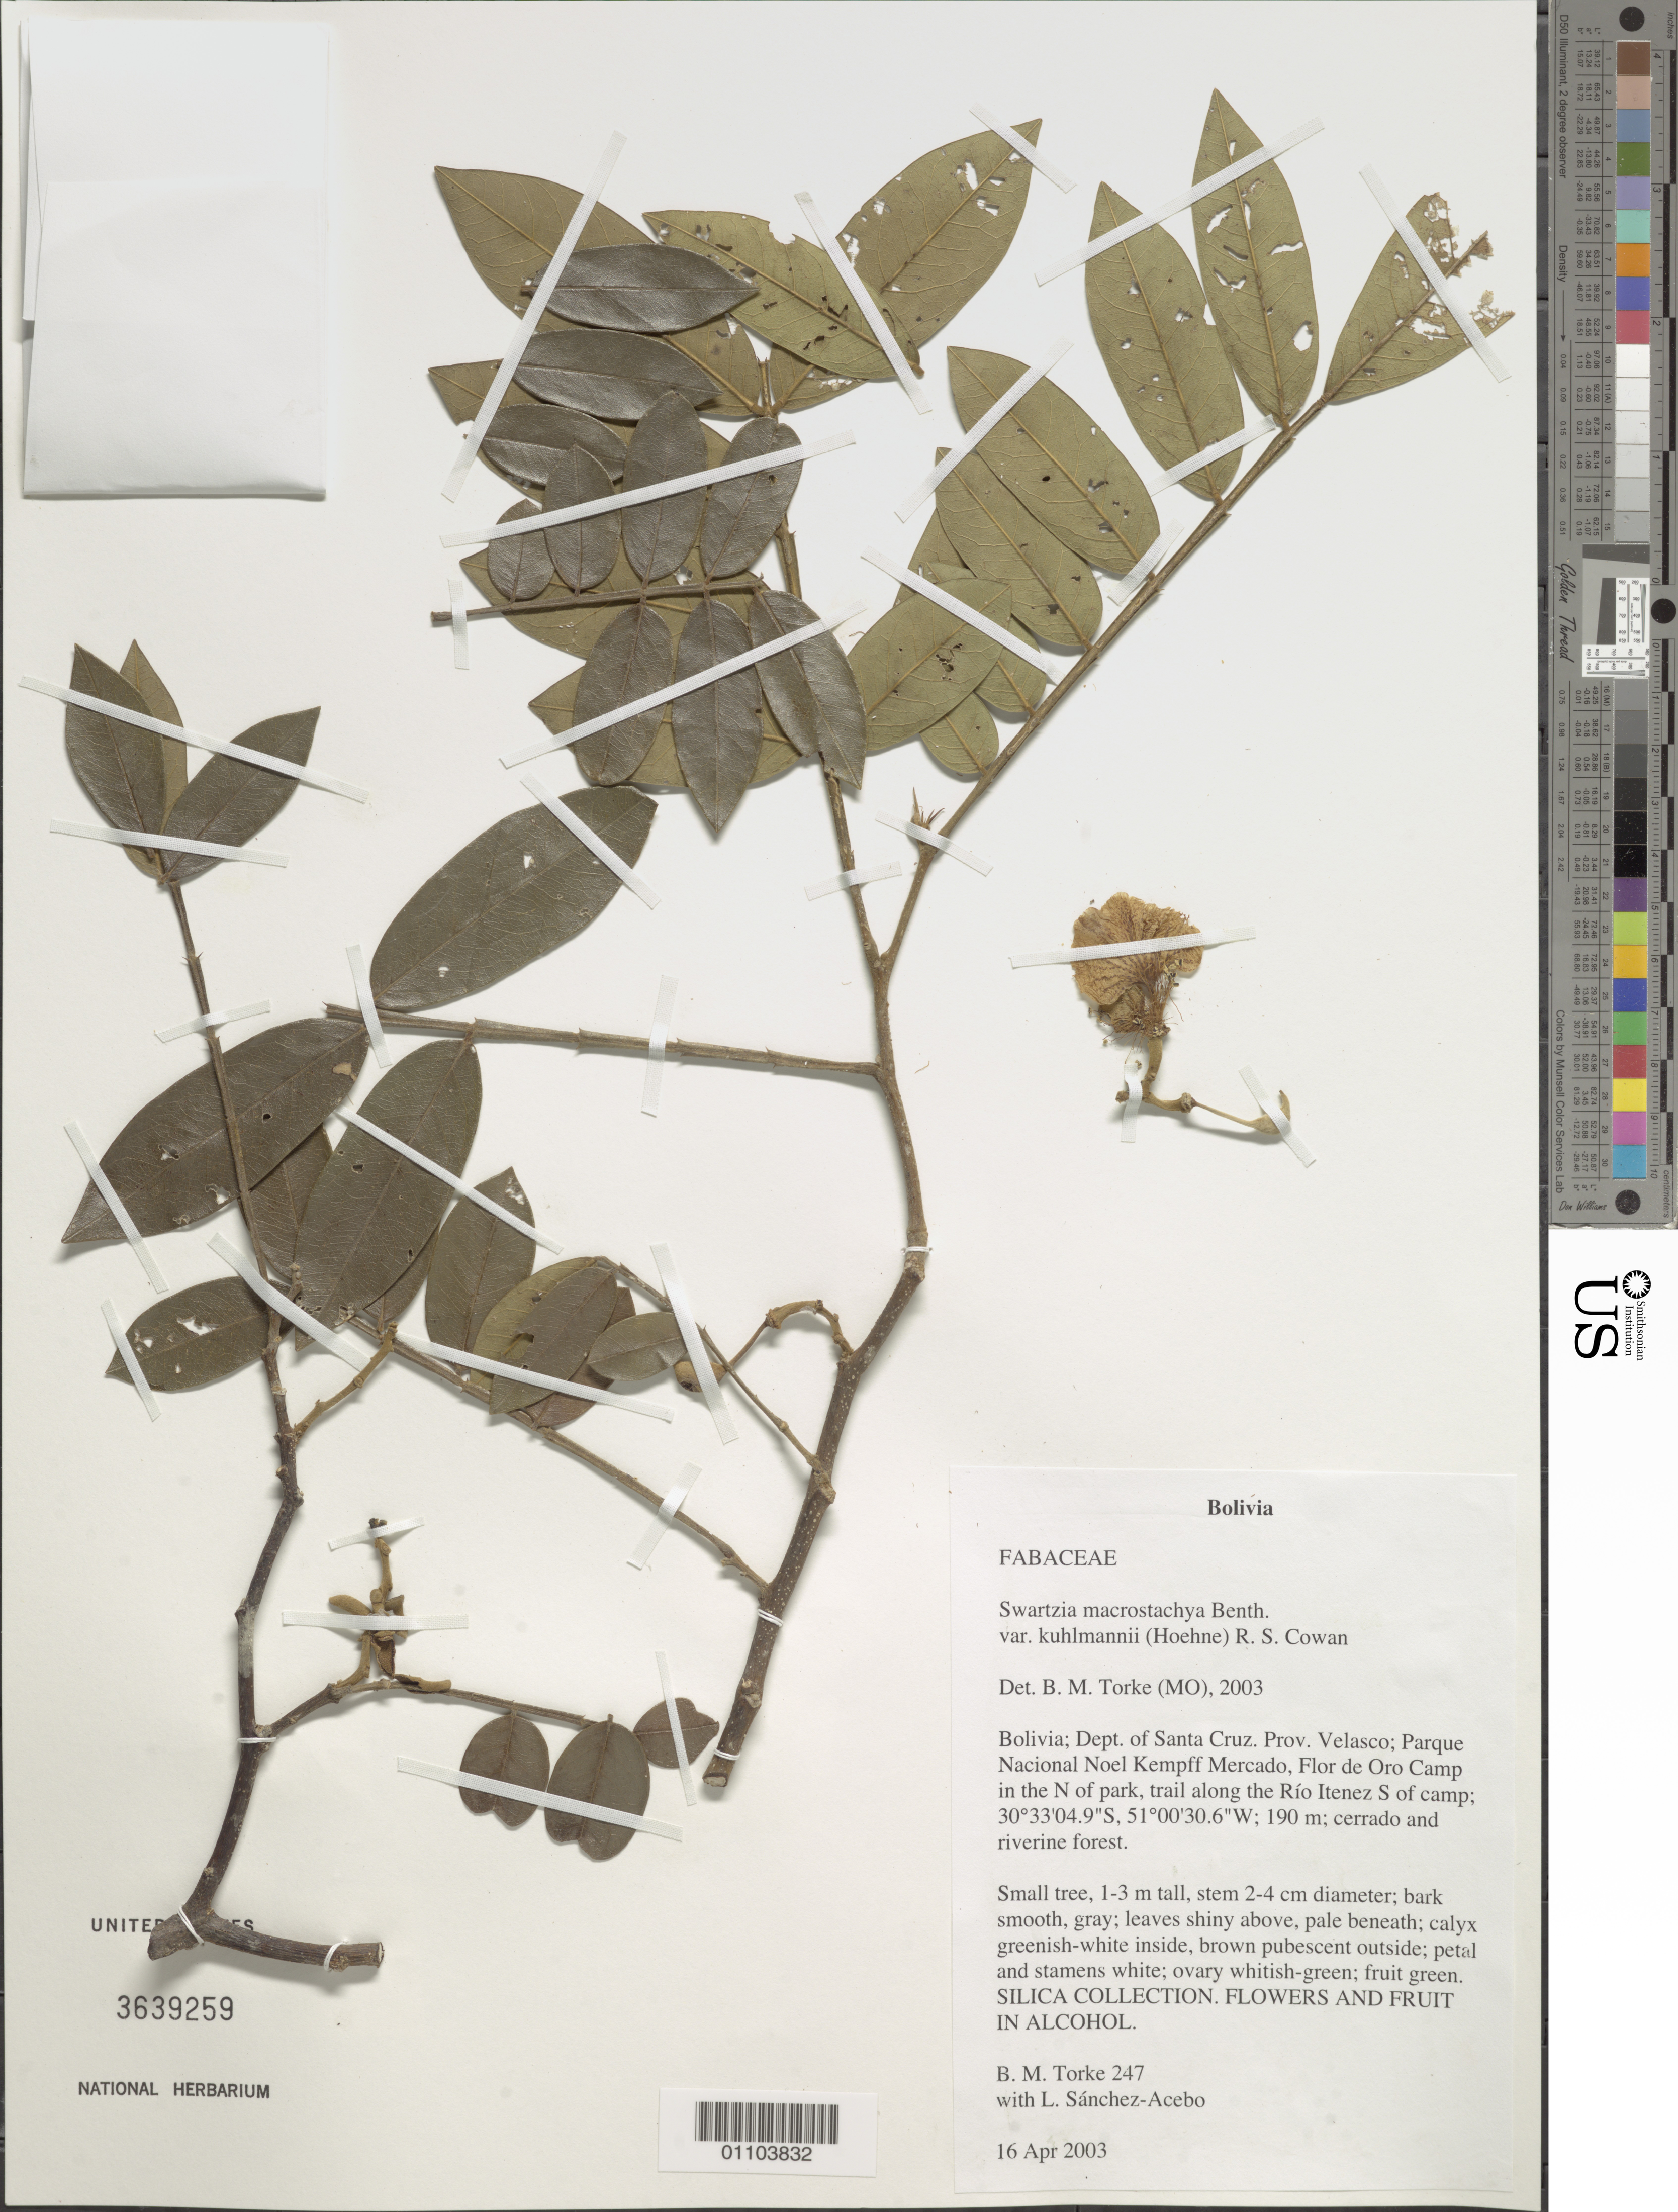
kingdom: Plantae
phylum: Tracheophyta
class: Magnoliopsida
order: Fabales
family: Fabaceae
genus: Swartzia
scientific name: Swartzia macrostachya var. kuhlmannii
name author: (Hoehne) R.S. Cowan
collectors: B. M. Torke & L. Sanchez-Acebo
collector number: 247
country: Bolivia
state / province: Santa Cruz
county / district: Velasco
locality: Parque Nacional Noel Kempff Mercado, Flor de Oro Camp in N of park, trail along the Rio Itenez S of camp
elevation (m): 190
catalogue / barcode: US 3639259